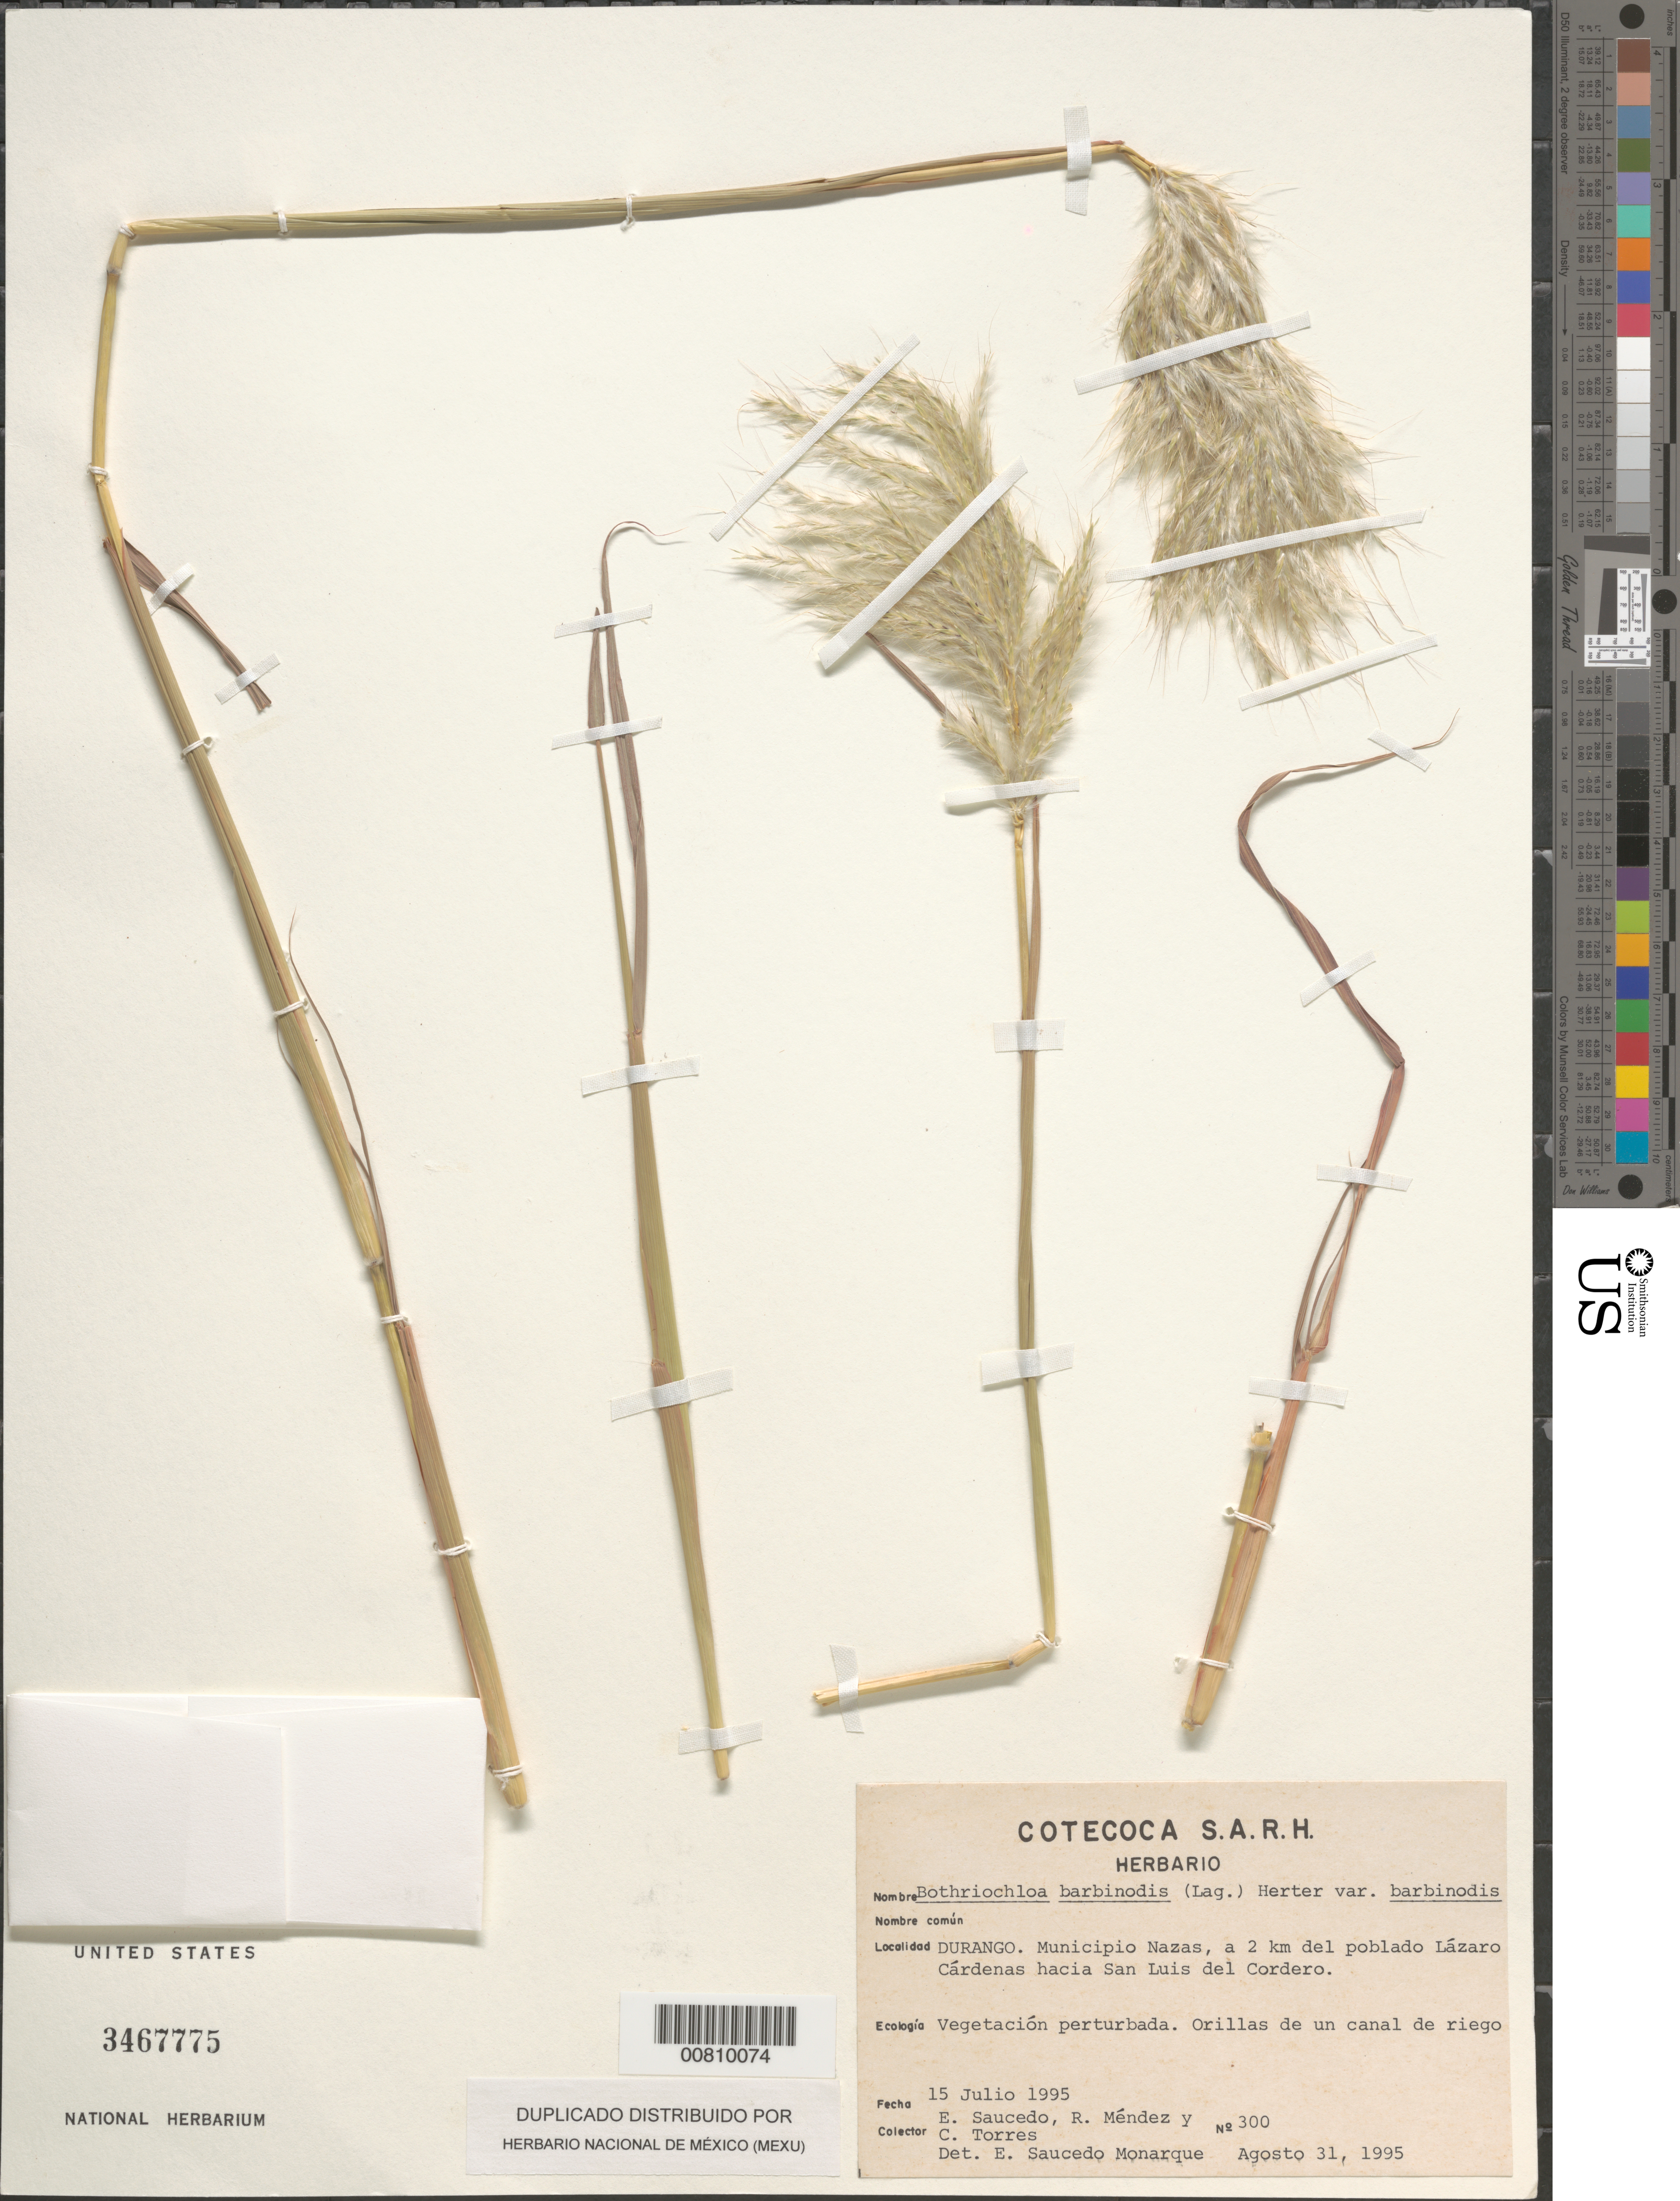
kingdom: Plantae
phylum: Tracheophyta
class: Liliopsida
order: Poales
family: Poaceae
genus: Bothriochloa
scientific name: Bothriochloa barbinodis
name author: (Lag.) Herter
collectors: E. Saucedo, R. Mendez & C. Torres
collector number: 300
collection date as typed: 15 Jul 1995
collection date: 1995-07-15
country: Mexico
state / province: Durango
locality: Nazas, Lazaro Cardenas hacia San Luis del Cordero.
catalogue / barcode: US 3467775